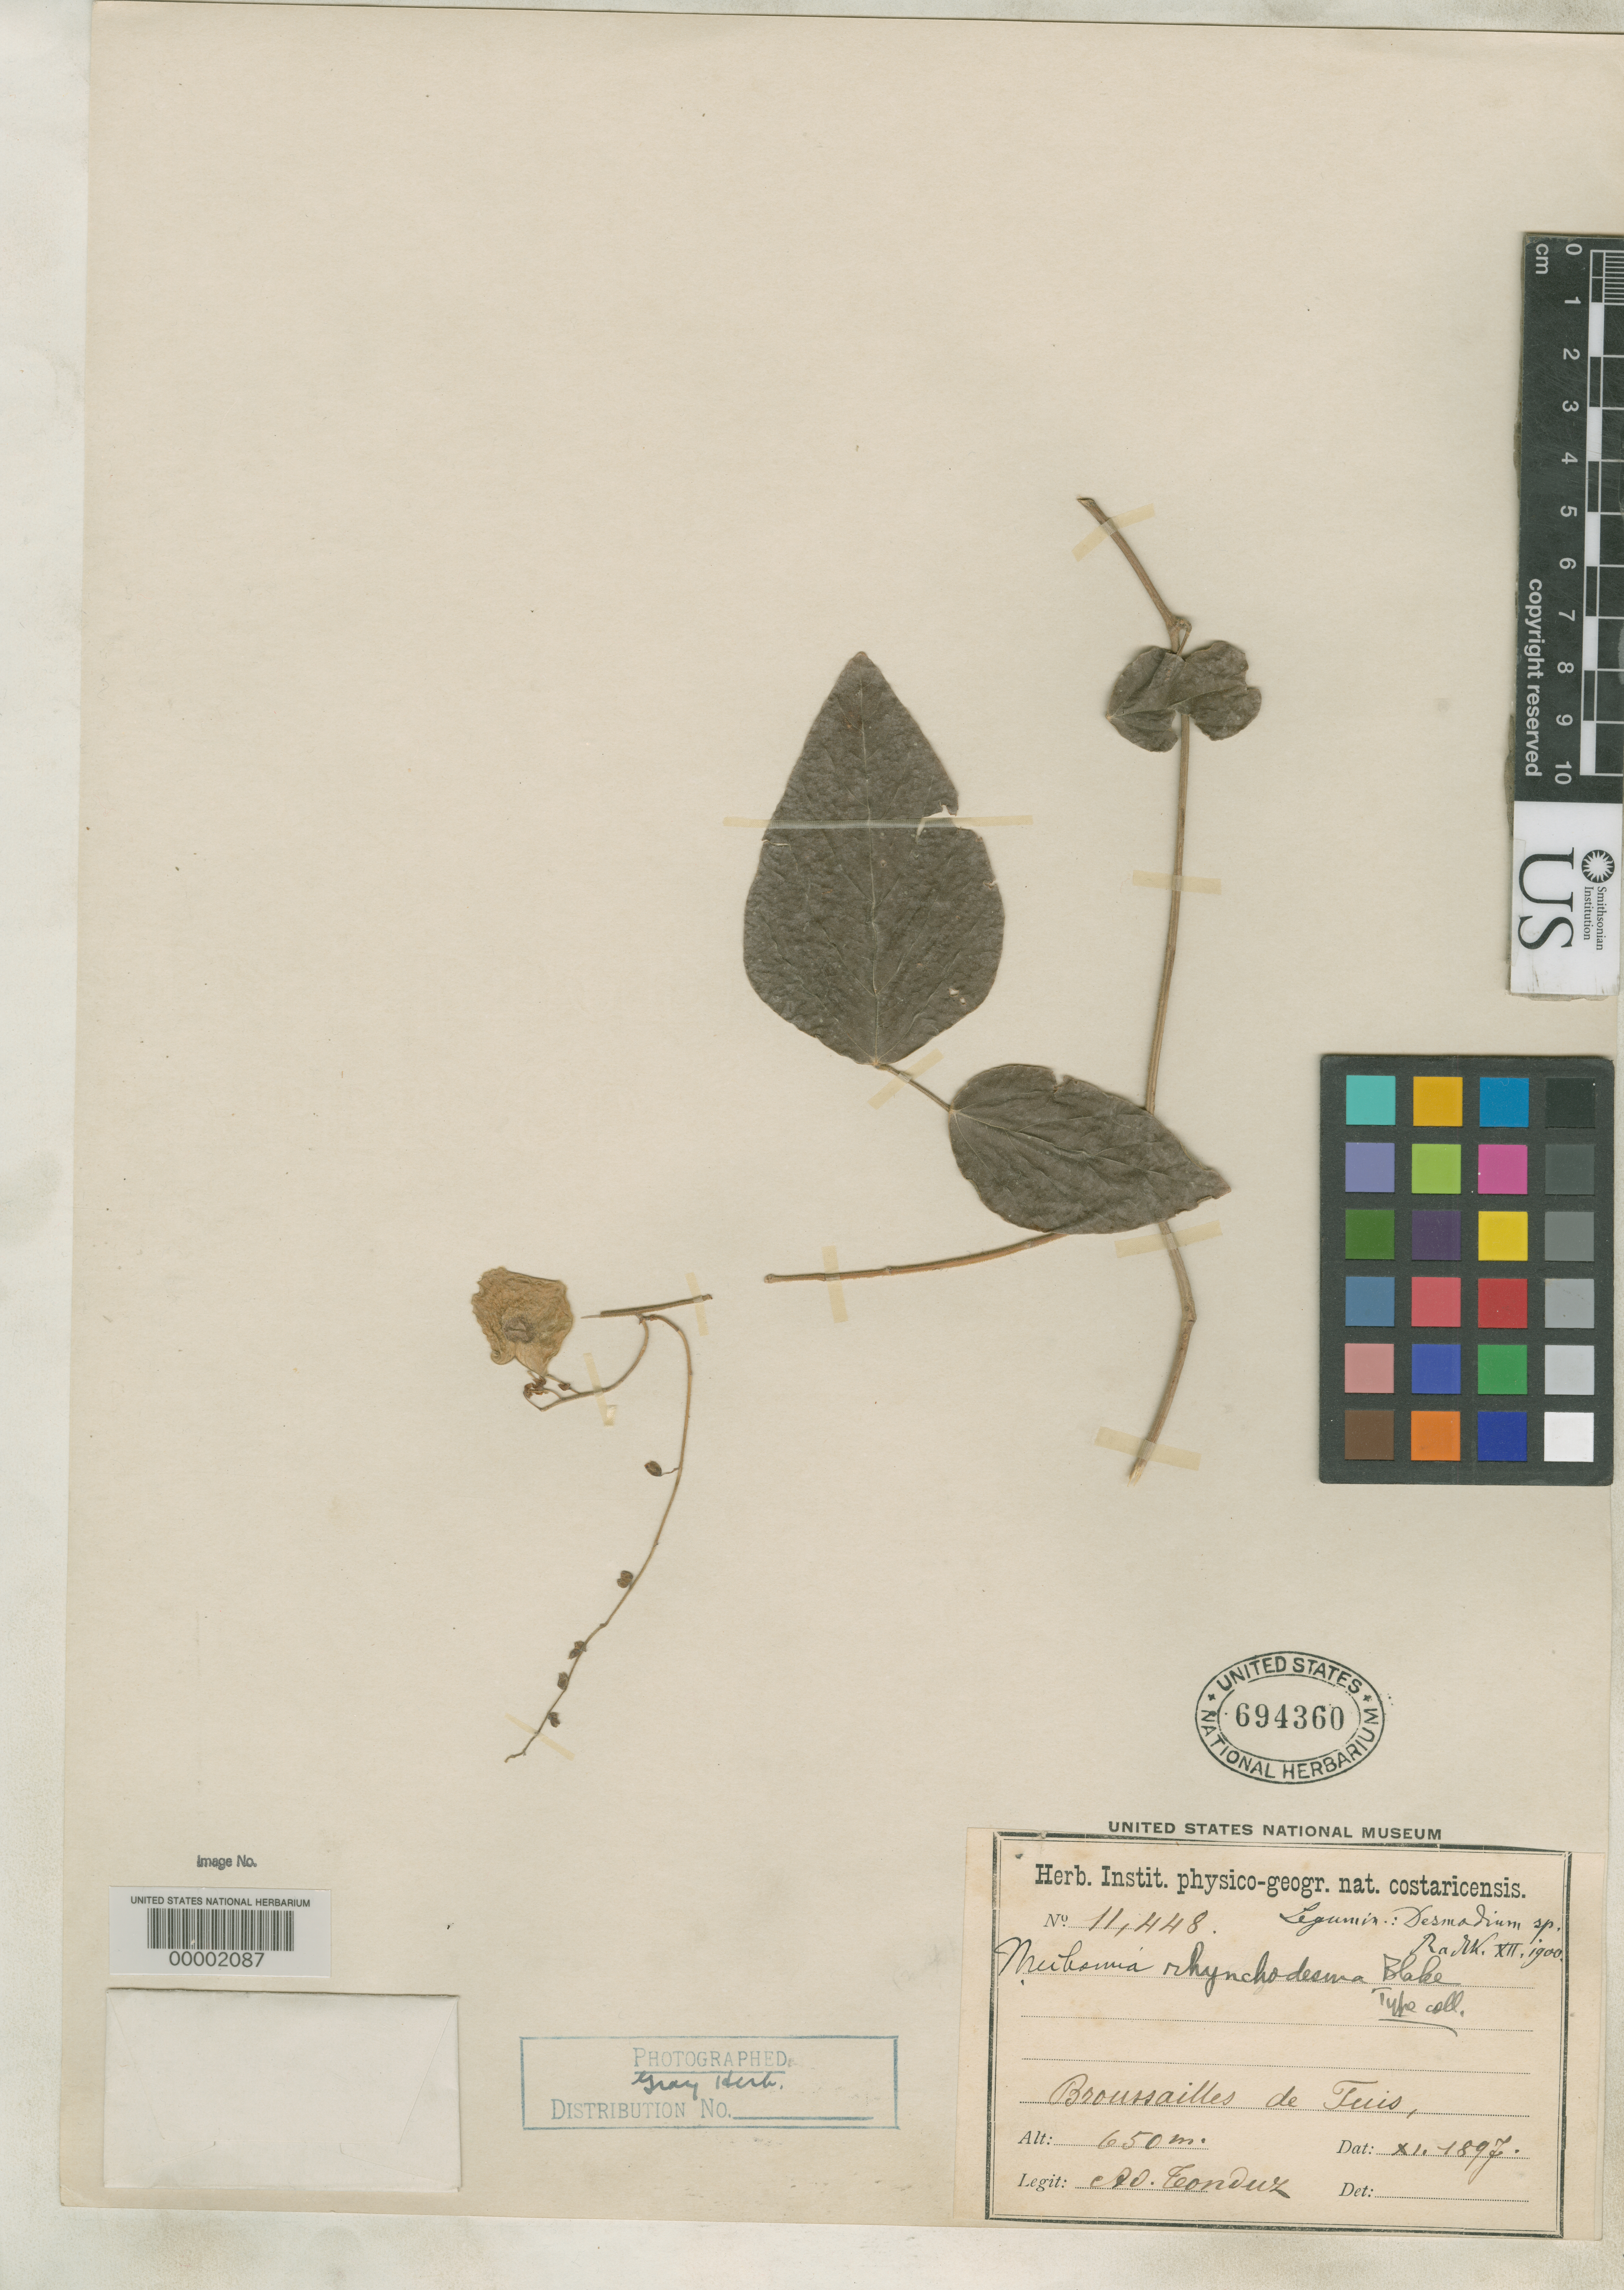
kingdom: Plantae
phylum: Tracheophyta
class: Magnoliopsida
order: Fabales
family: Fabaceae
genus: Meibomia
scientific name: Meibomia rhynchodesma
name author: S.F. Blake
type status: Isotype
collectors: A. Tonduz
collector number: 11448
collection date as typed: Nov 1897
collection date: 1897-11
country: Costa Rica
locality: Tuis.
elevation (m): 650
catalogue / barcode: US 694360